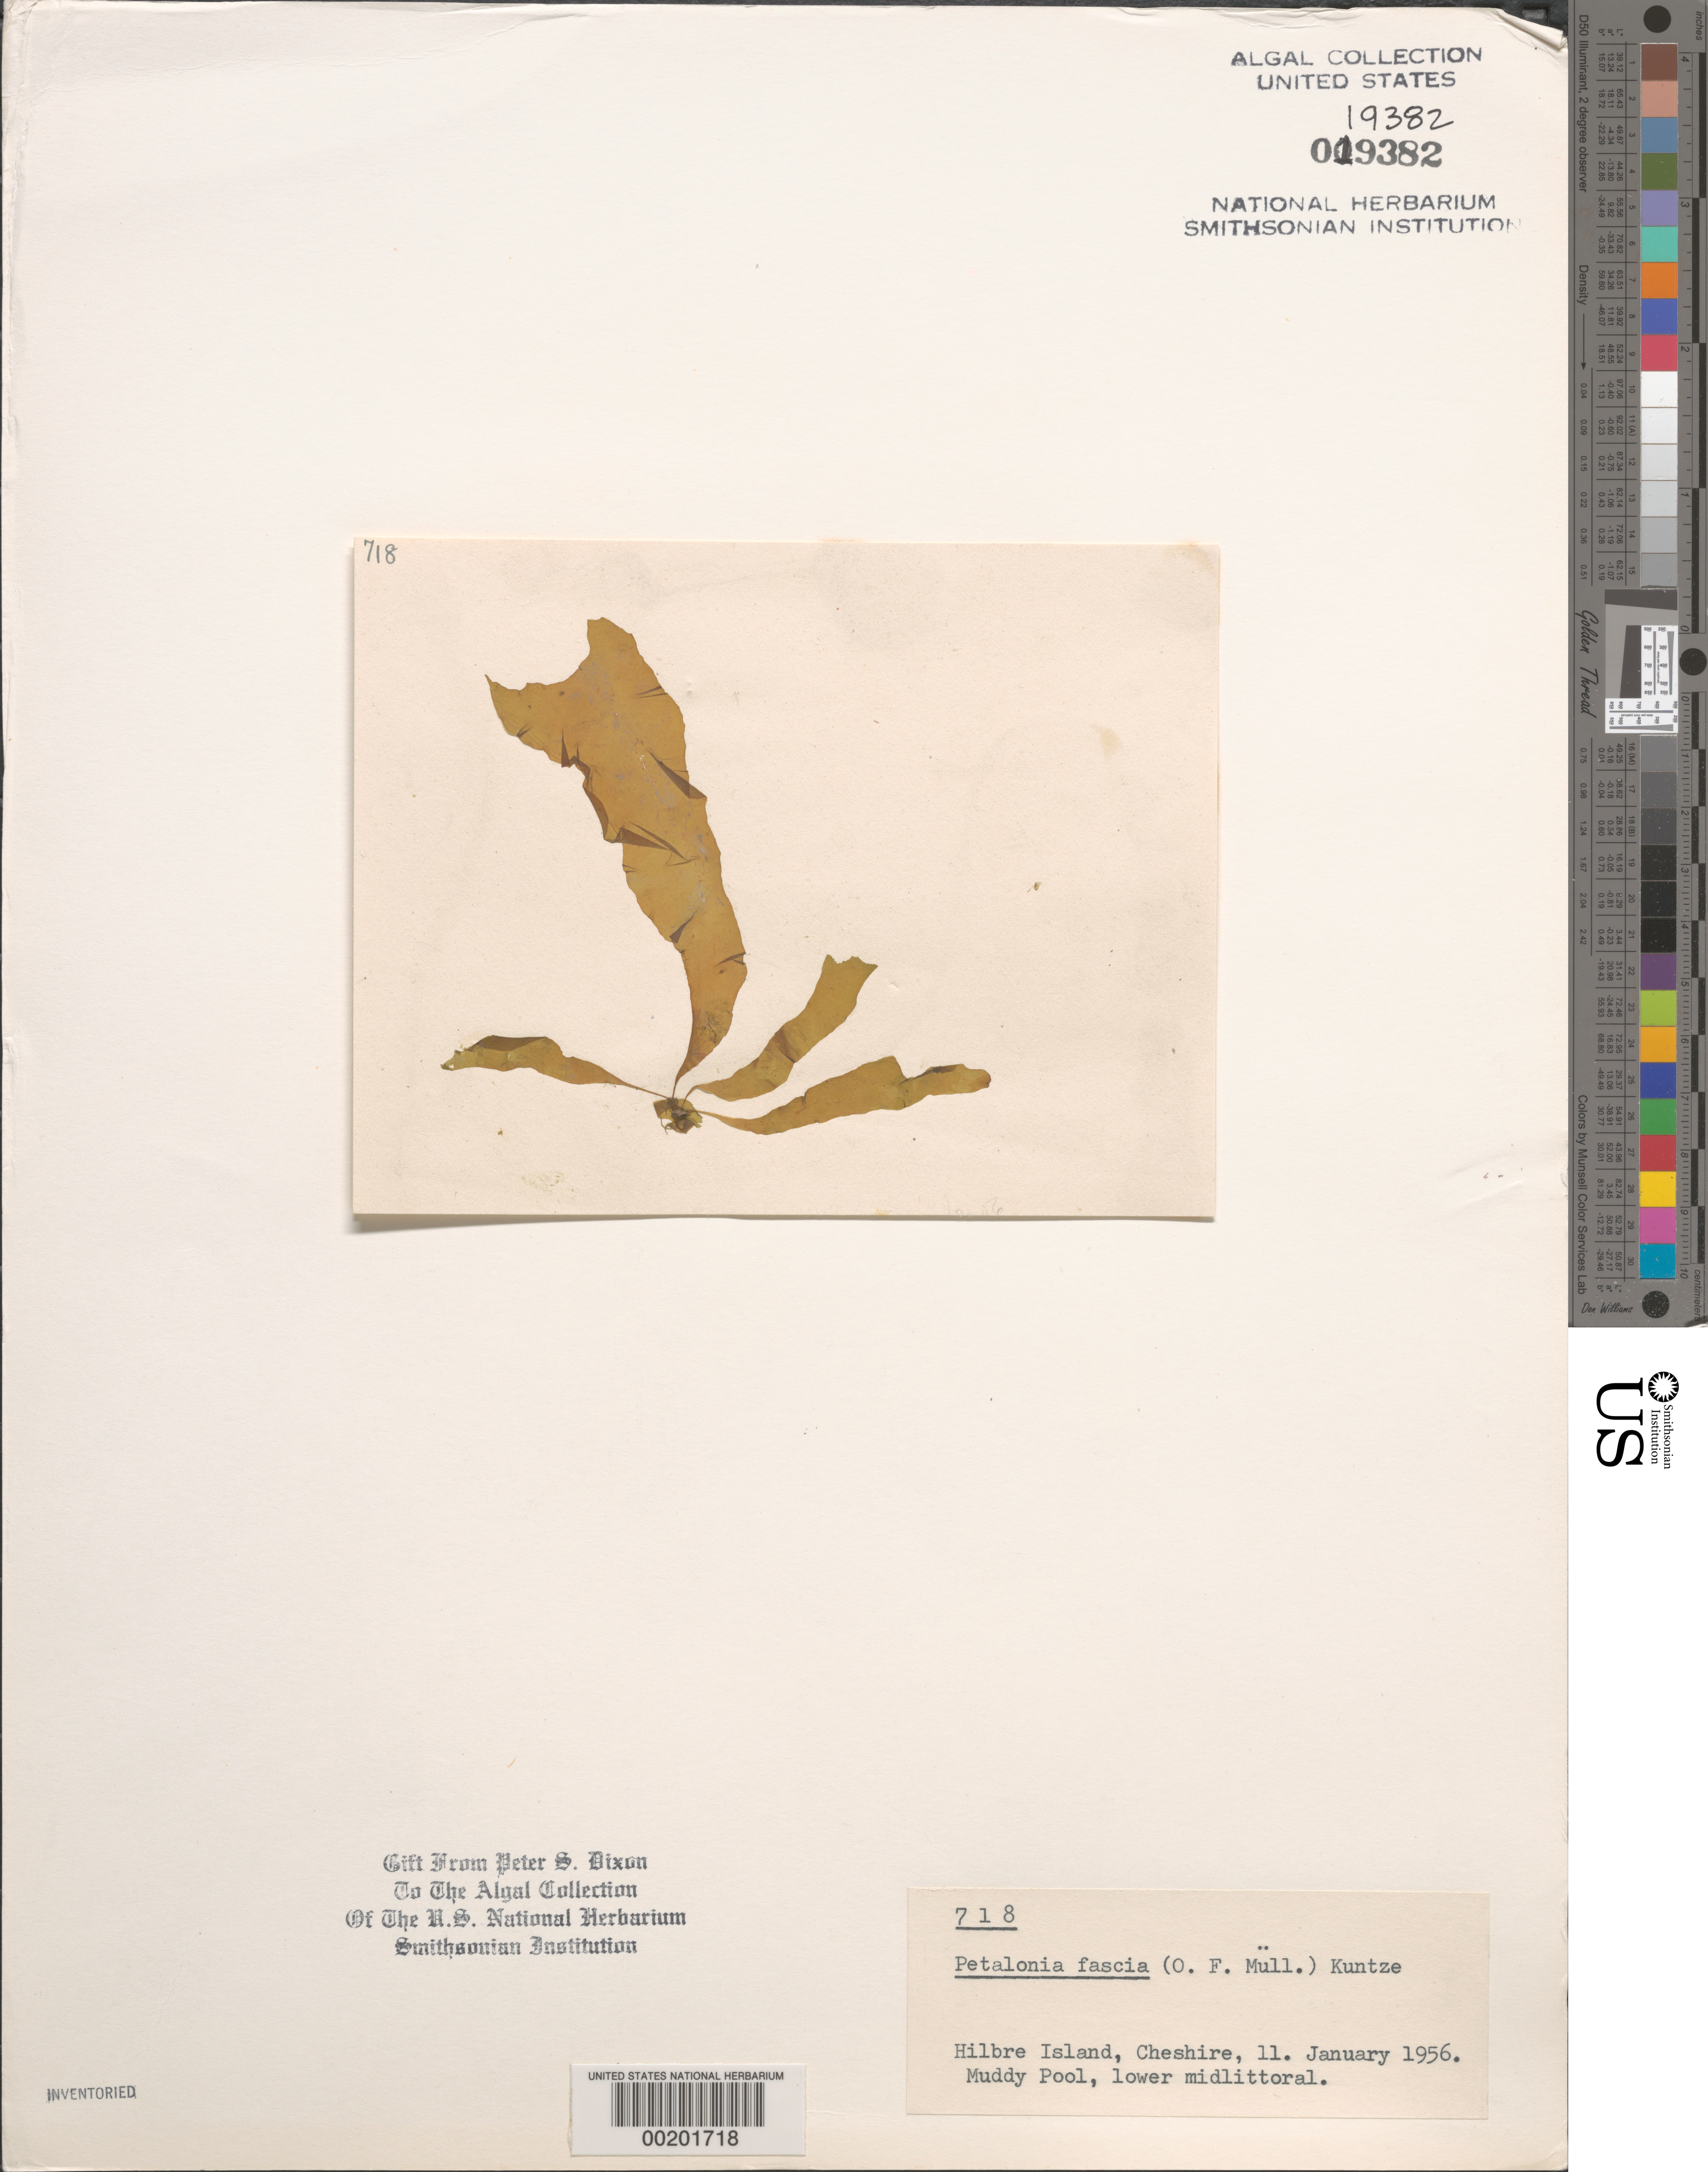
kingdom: Chromista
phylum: Ochrophyta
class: Phaeophyceae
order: Scytosiphonales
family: Scytosiphonaceae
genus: Petalonia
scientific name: Petalonia fascia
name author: (O.F. Müller) Kuntze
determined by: Dixon, P. S.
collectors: P. S. Dixon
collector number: PSD 718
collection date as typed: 11 Jan 1956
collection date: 1956-01-11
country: United Kingdom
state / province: England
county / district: Cheshire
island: Hilbre Island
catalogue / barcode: US 19382